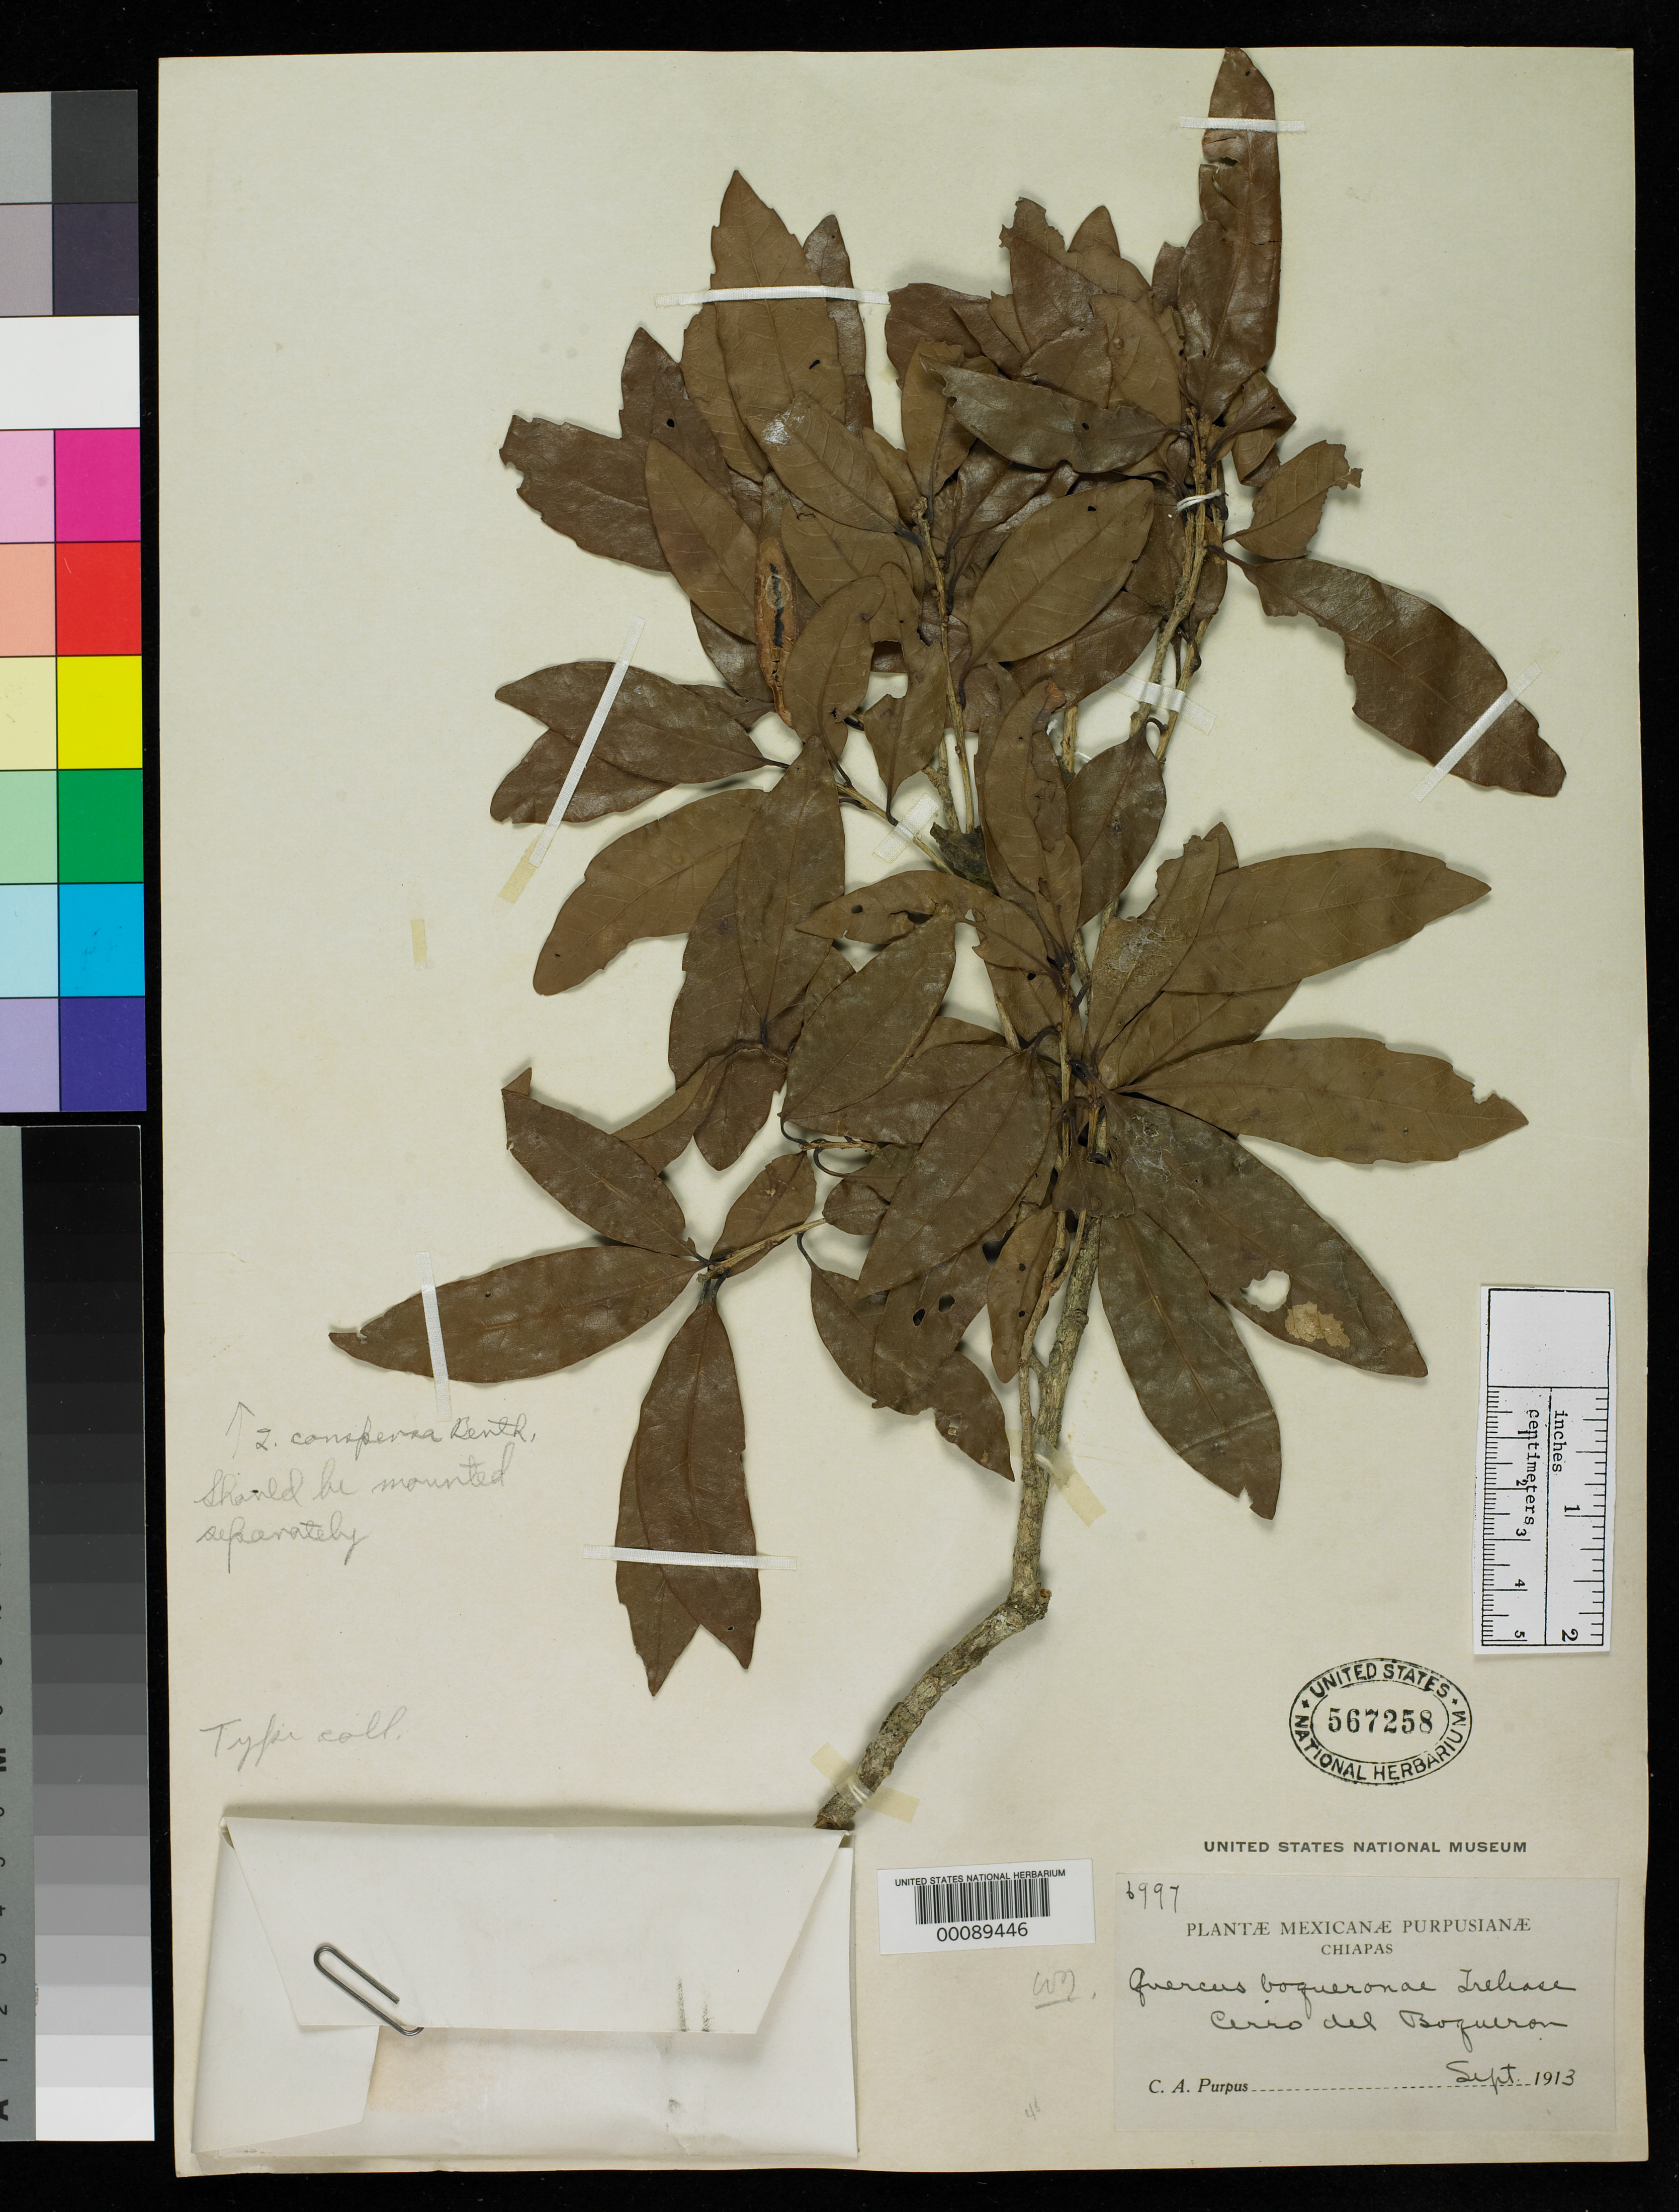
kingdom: Plantae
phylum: Tracheophyta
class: Magnoliopsida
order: Fagales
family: Fagaceae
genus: Quercus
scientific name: Quercus boqueronae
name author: Trel.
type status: Isotype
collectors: C. A. Purpus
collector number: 6997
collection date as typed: Sep 1913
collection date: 1913-09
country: Mexico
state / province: Chiapas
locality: Cerro del Boqueron.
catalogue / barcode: US 567258